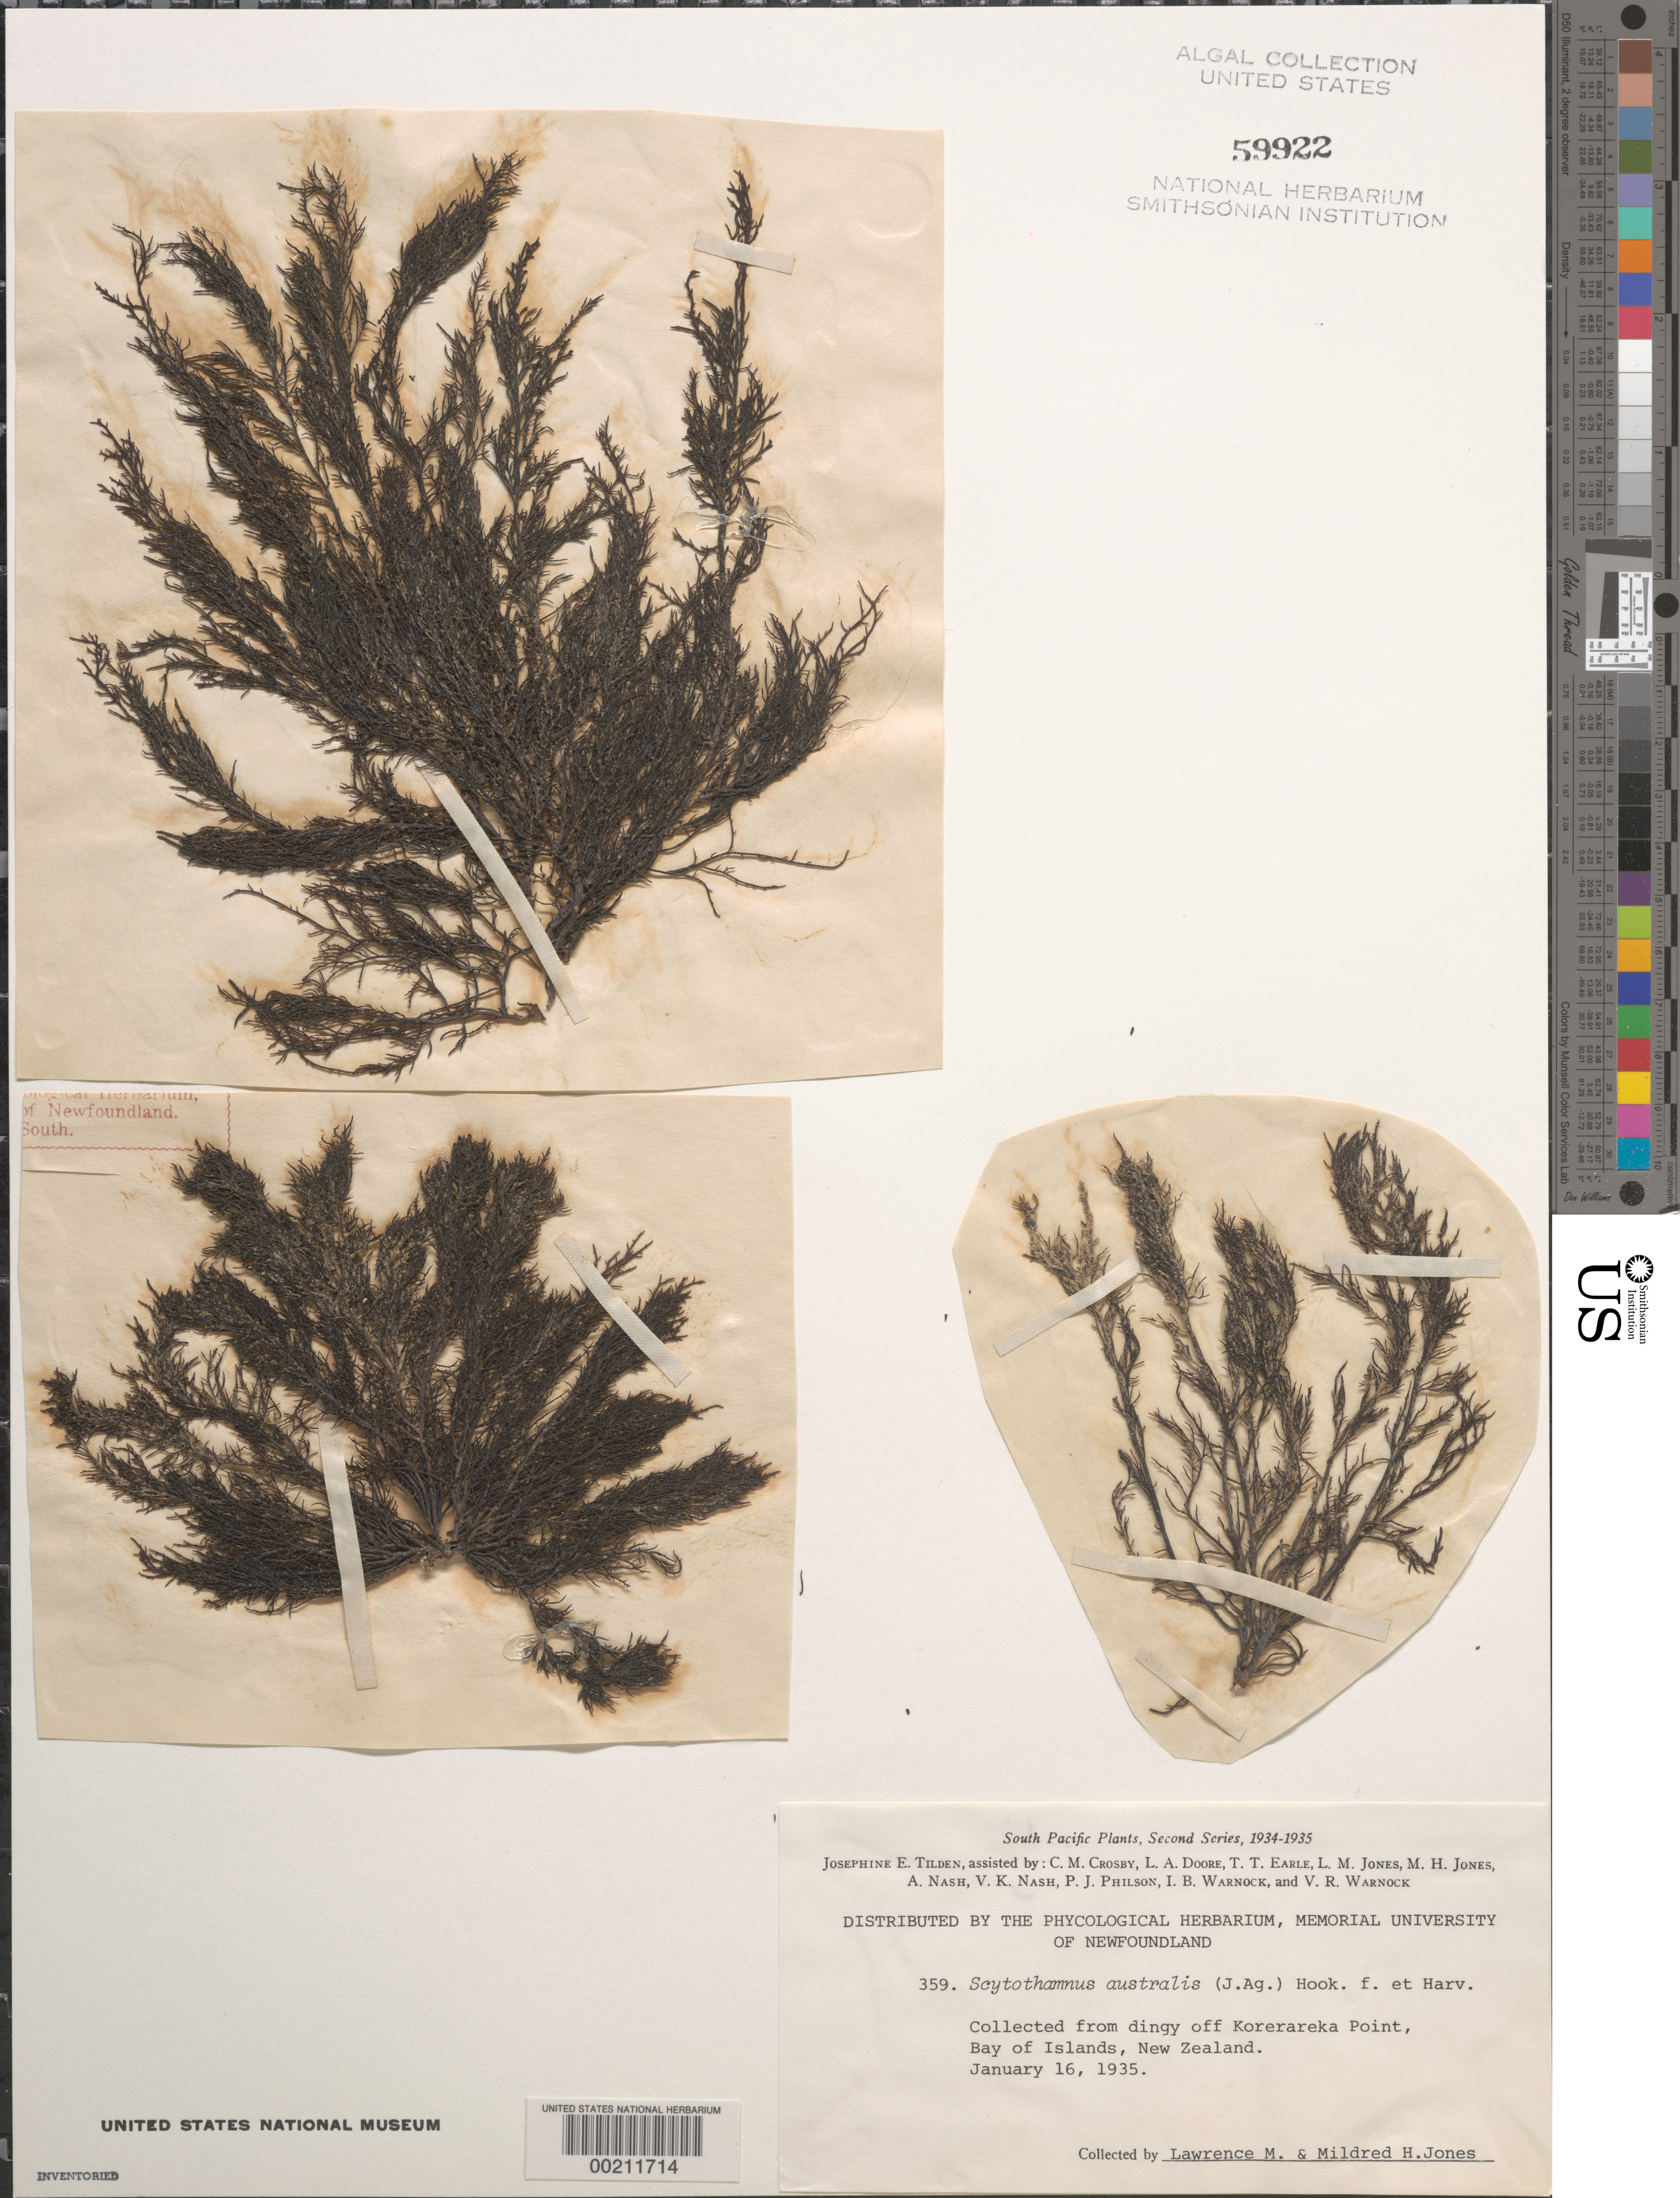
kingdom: Chromista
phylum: Ochrophyta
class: Phaeophyceae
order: Scytothamnales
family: Scytothamnaceae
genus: Scytothamnus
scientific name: Scytothamnus australis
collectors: L. M. Jones & M. H. Jones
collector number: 359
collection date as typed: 16 Jan 1935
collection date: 1935-01-16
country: New Zealand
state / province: Northland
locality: Off korerareka point, bay of islands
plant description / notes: Tilden, South Pacific Plants, Second Series, 1934-1935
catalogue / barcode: US 59922